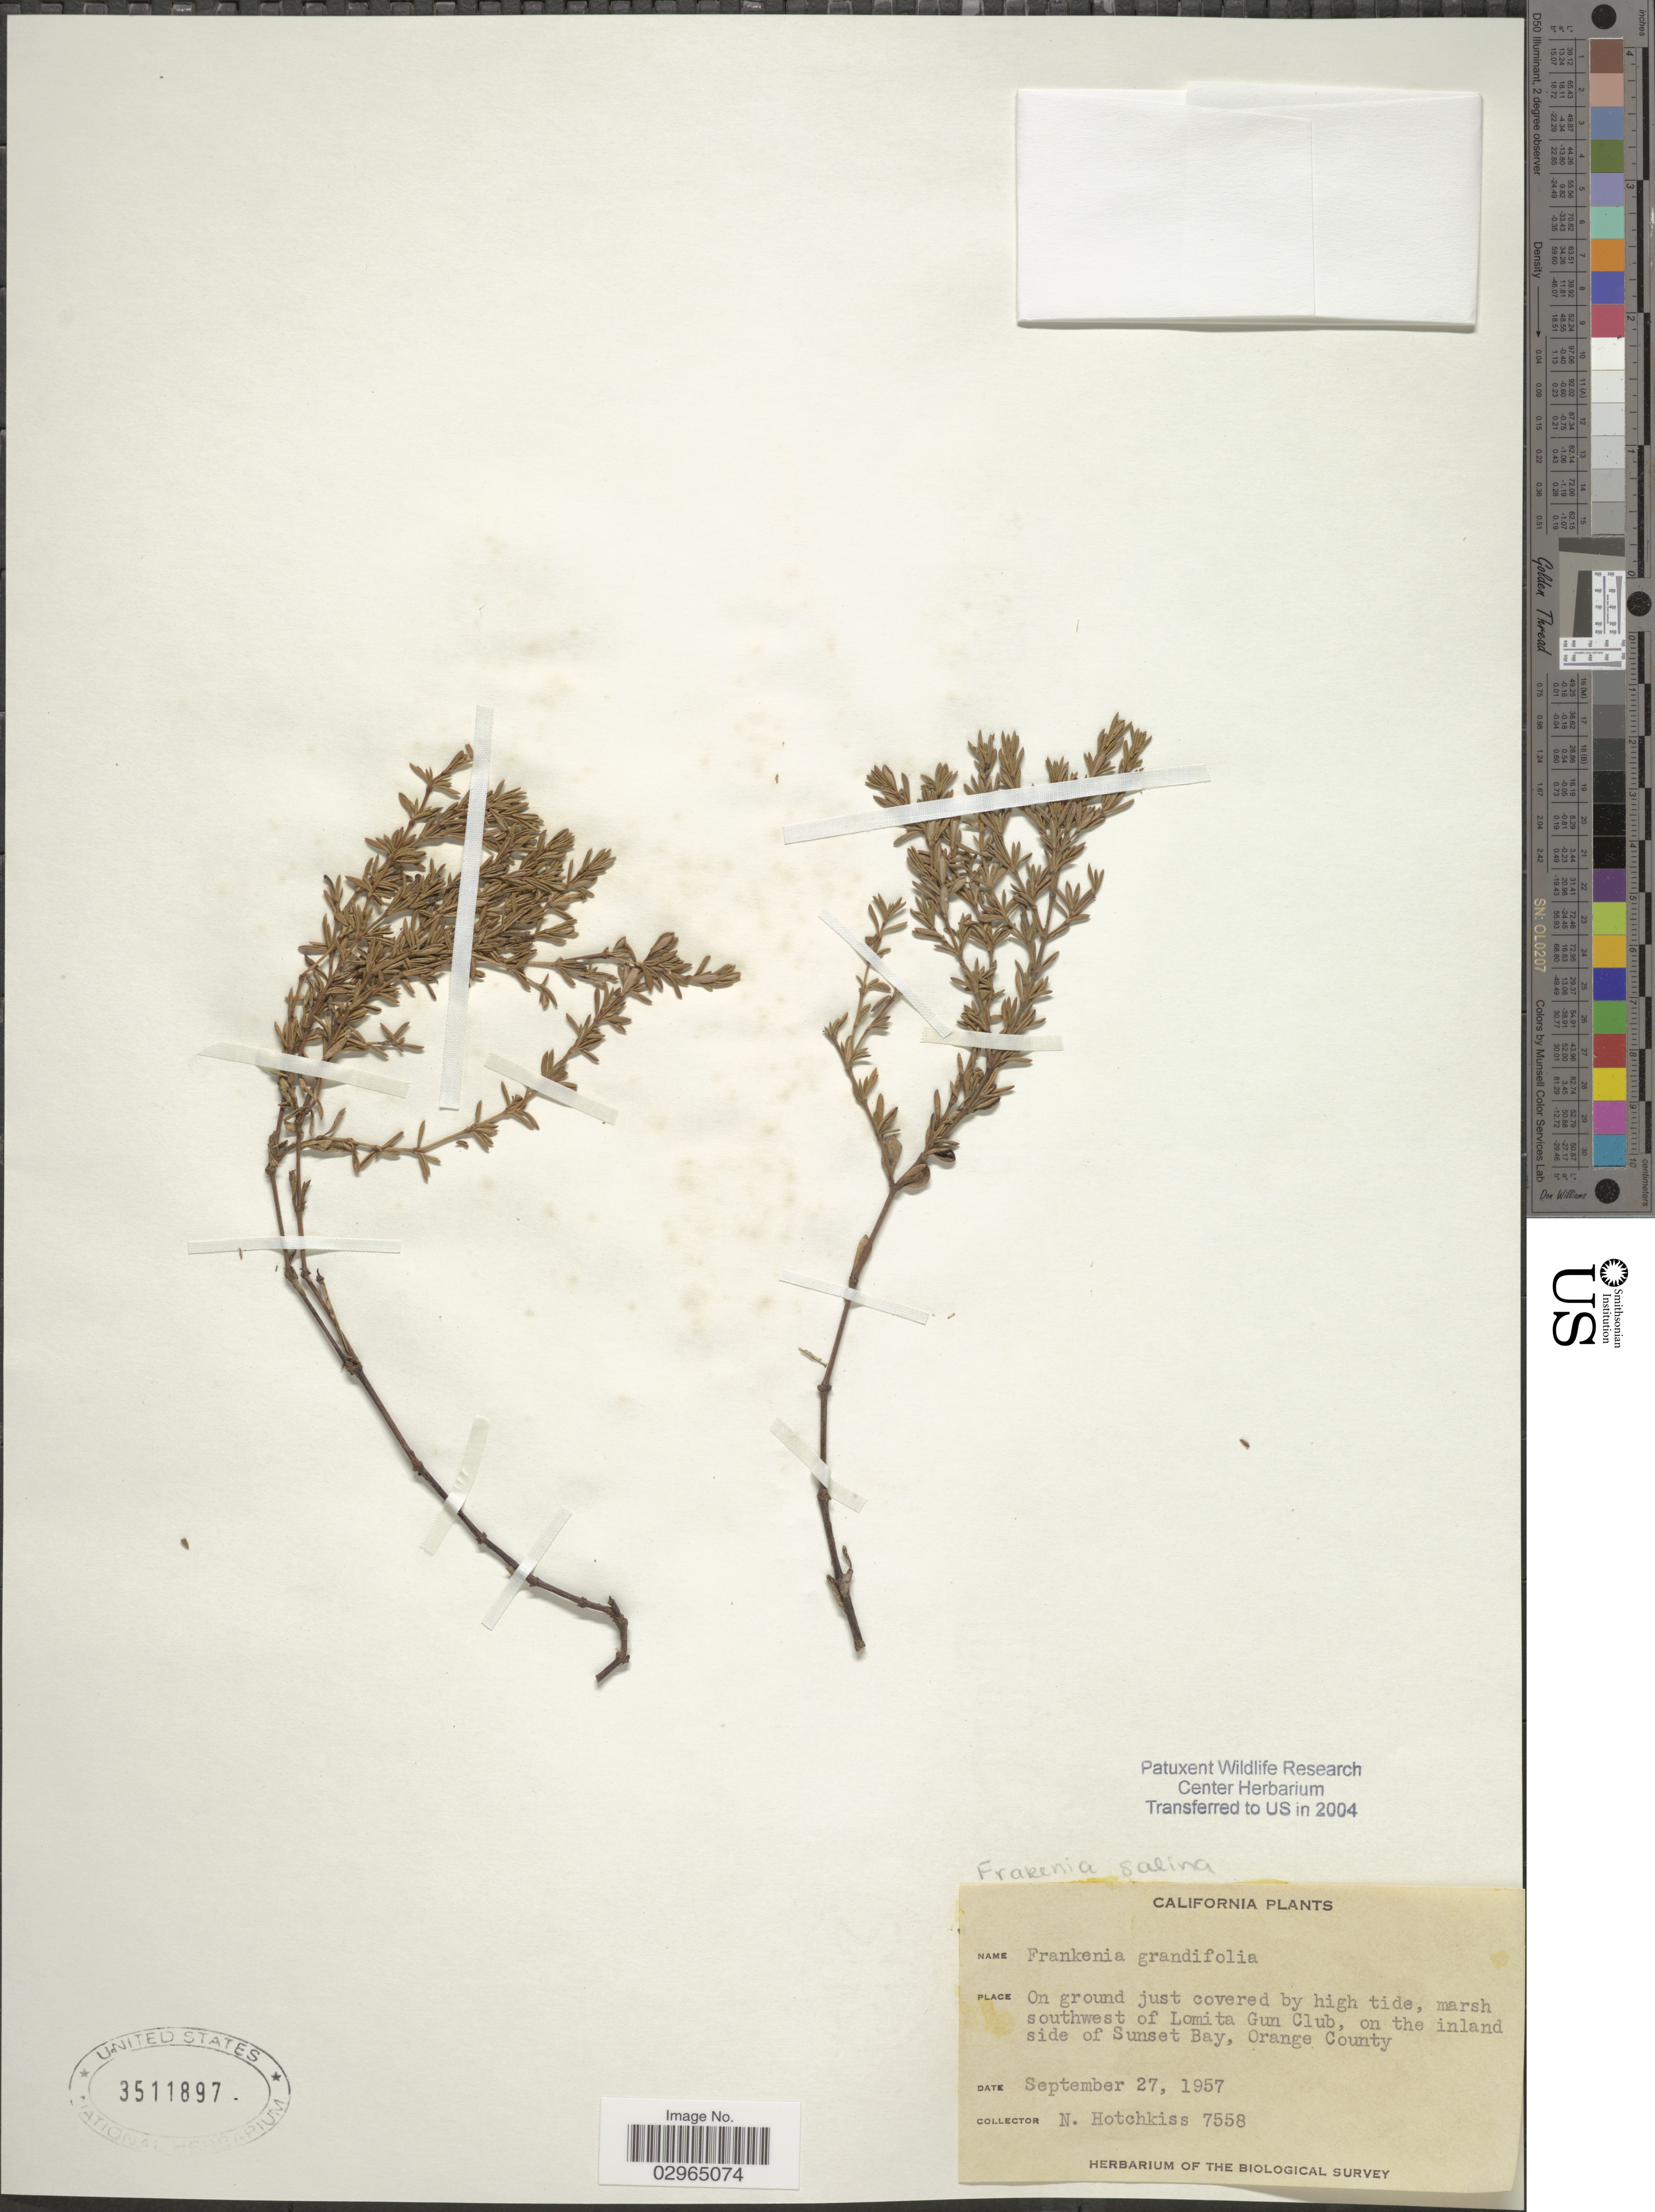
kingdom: Plantae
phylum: Tracheophyta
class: Magnoliopsida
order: Caryophyllales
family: Frankeniaceae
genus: Frankenia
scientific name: Frankenia salina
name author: (Molina) I.M. Johnst.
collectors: N. Hotchkiss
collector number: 7558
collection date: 1957-09-27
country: United States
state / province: California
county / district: Orange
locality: On ground just covered by high tide, marsh southwest of Lomita Gun Club, on the inland side of Sunset Bay, Orange County.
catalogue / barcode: US 3511897